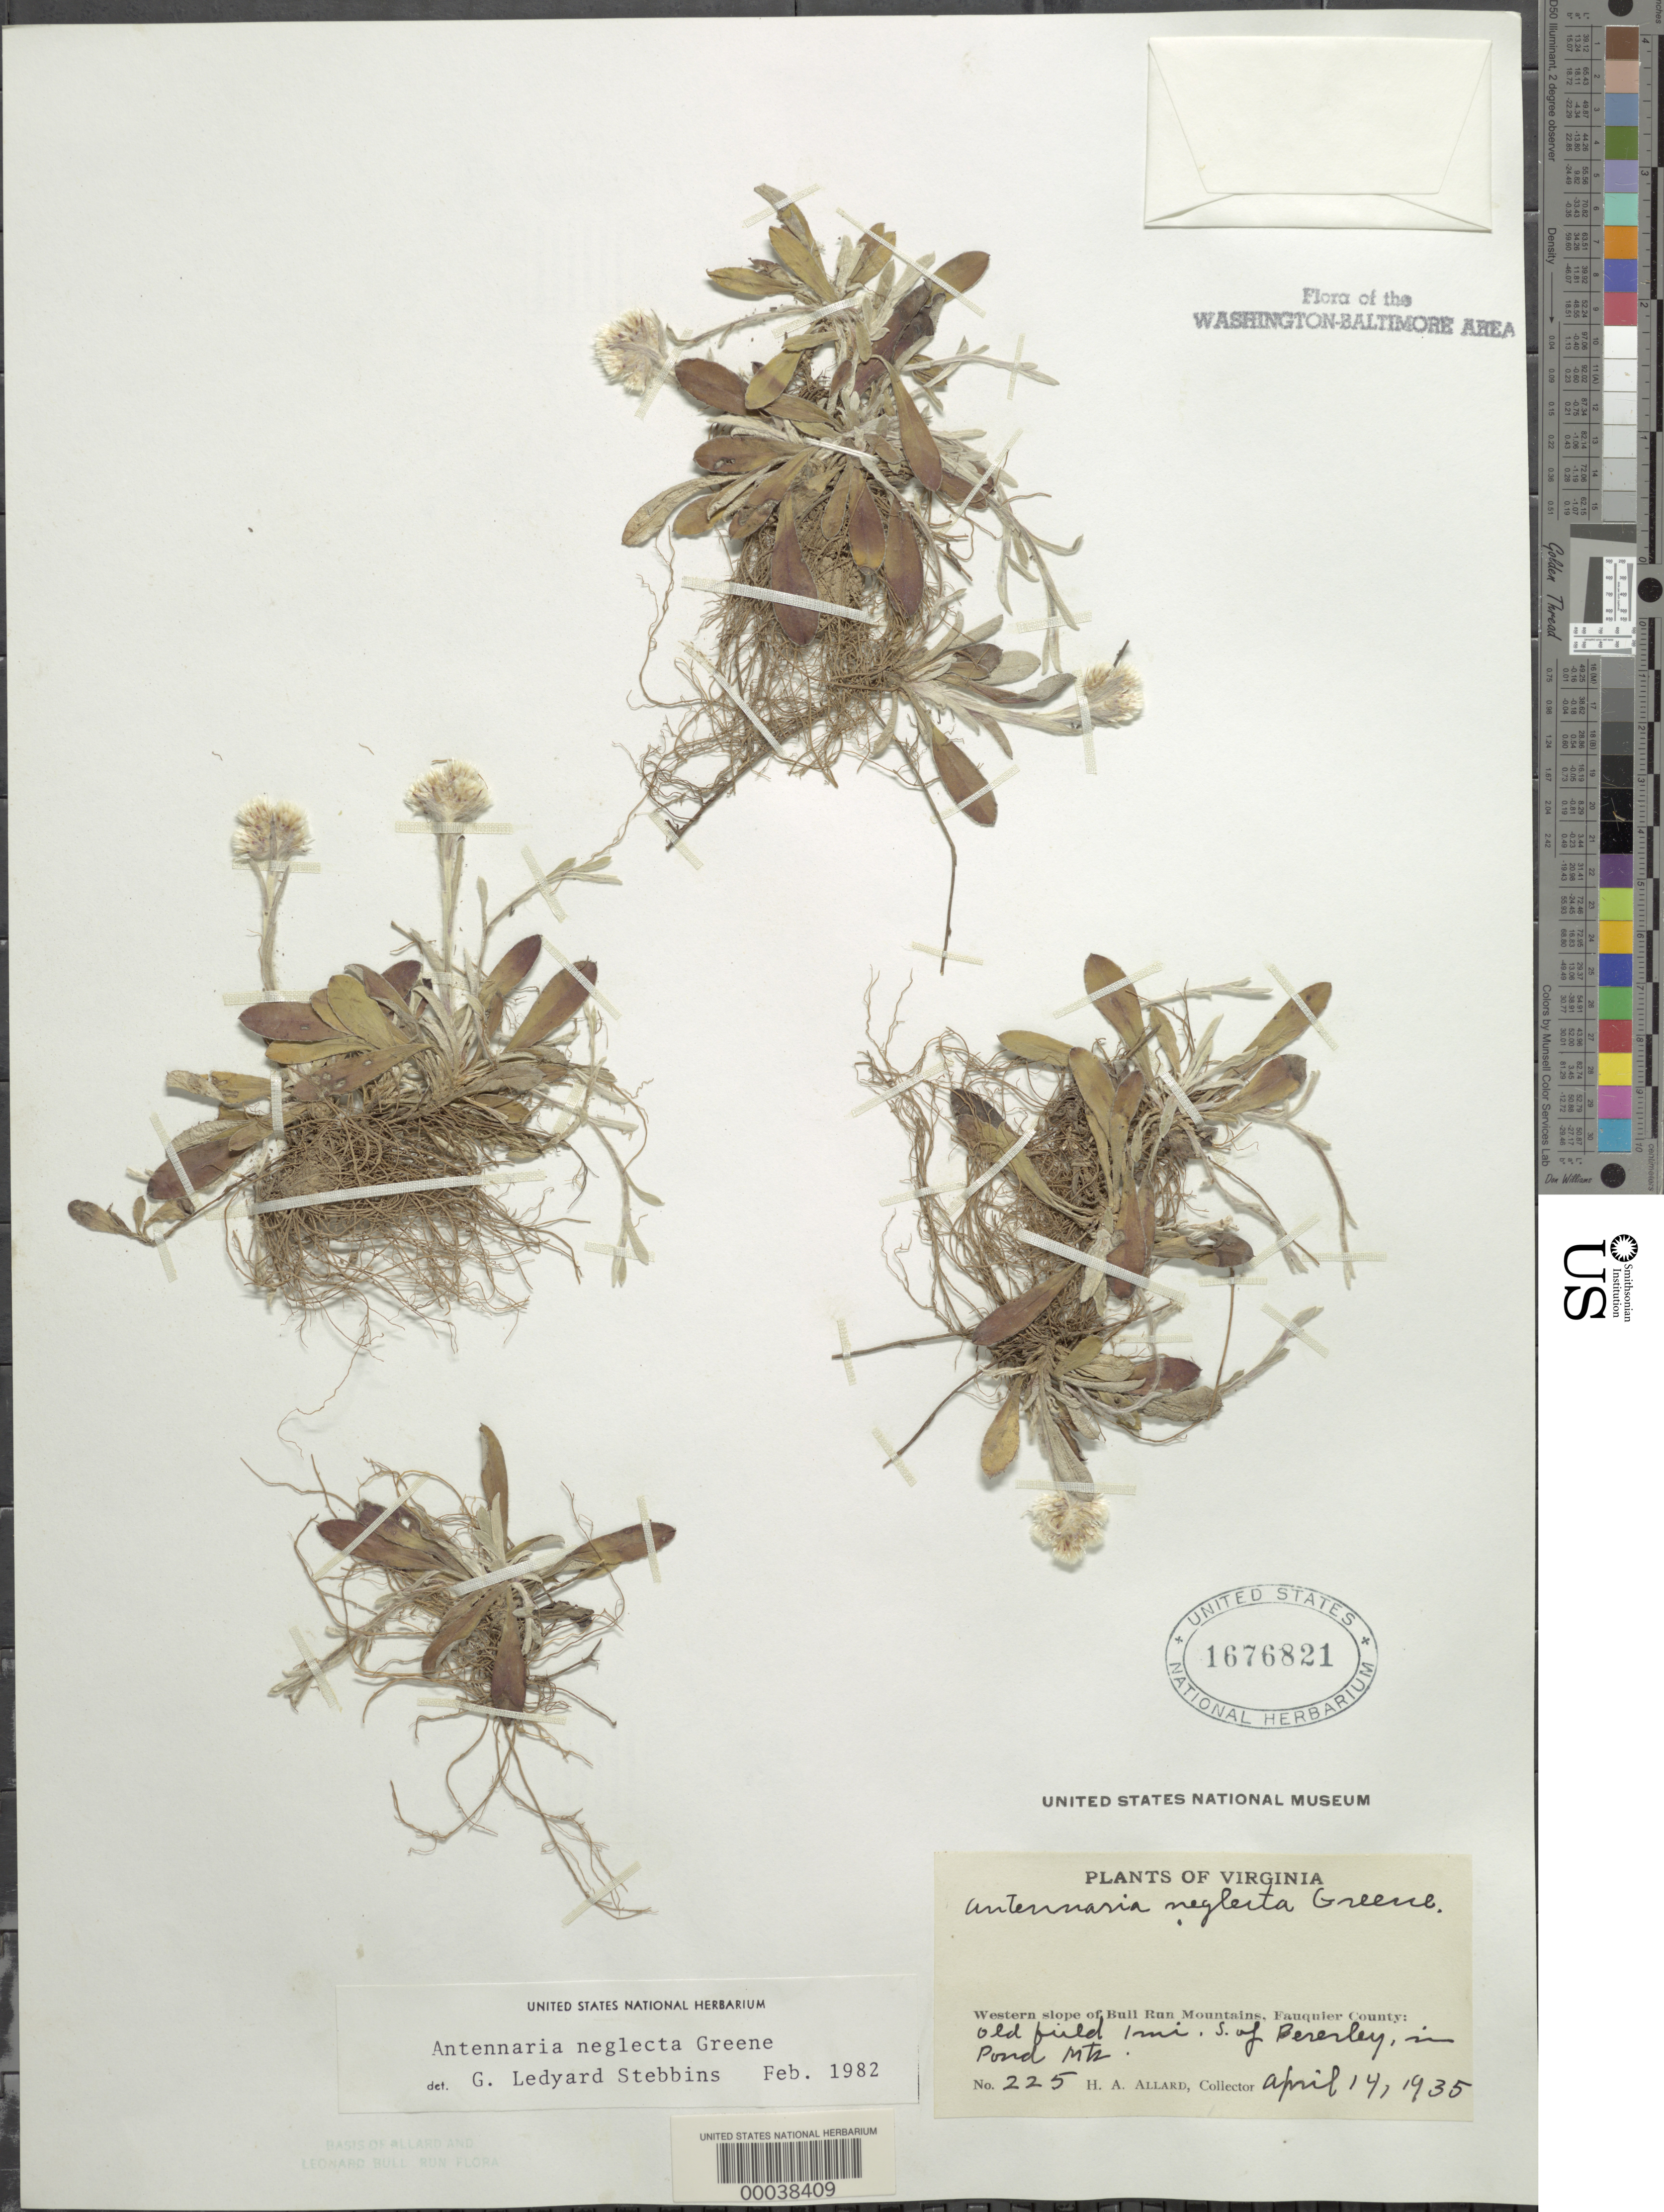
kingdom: Plantae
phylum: Tracheophyta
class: Magnoliopsida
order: Asterales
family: Asteraceae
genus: Antennaria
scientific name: Antennaria neglecta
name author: Greene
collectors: H. A. Allard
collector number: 225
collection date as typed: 14 Apr 1935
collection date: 1935-04-14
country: United States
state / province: Virginia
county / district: Fauquier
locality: South of Beverley Pond Mountain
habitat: Old field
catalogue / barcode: US 1676821